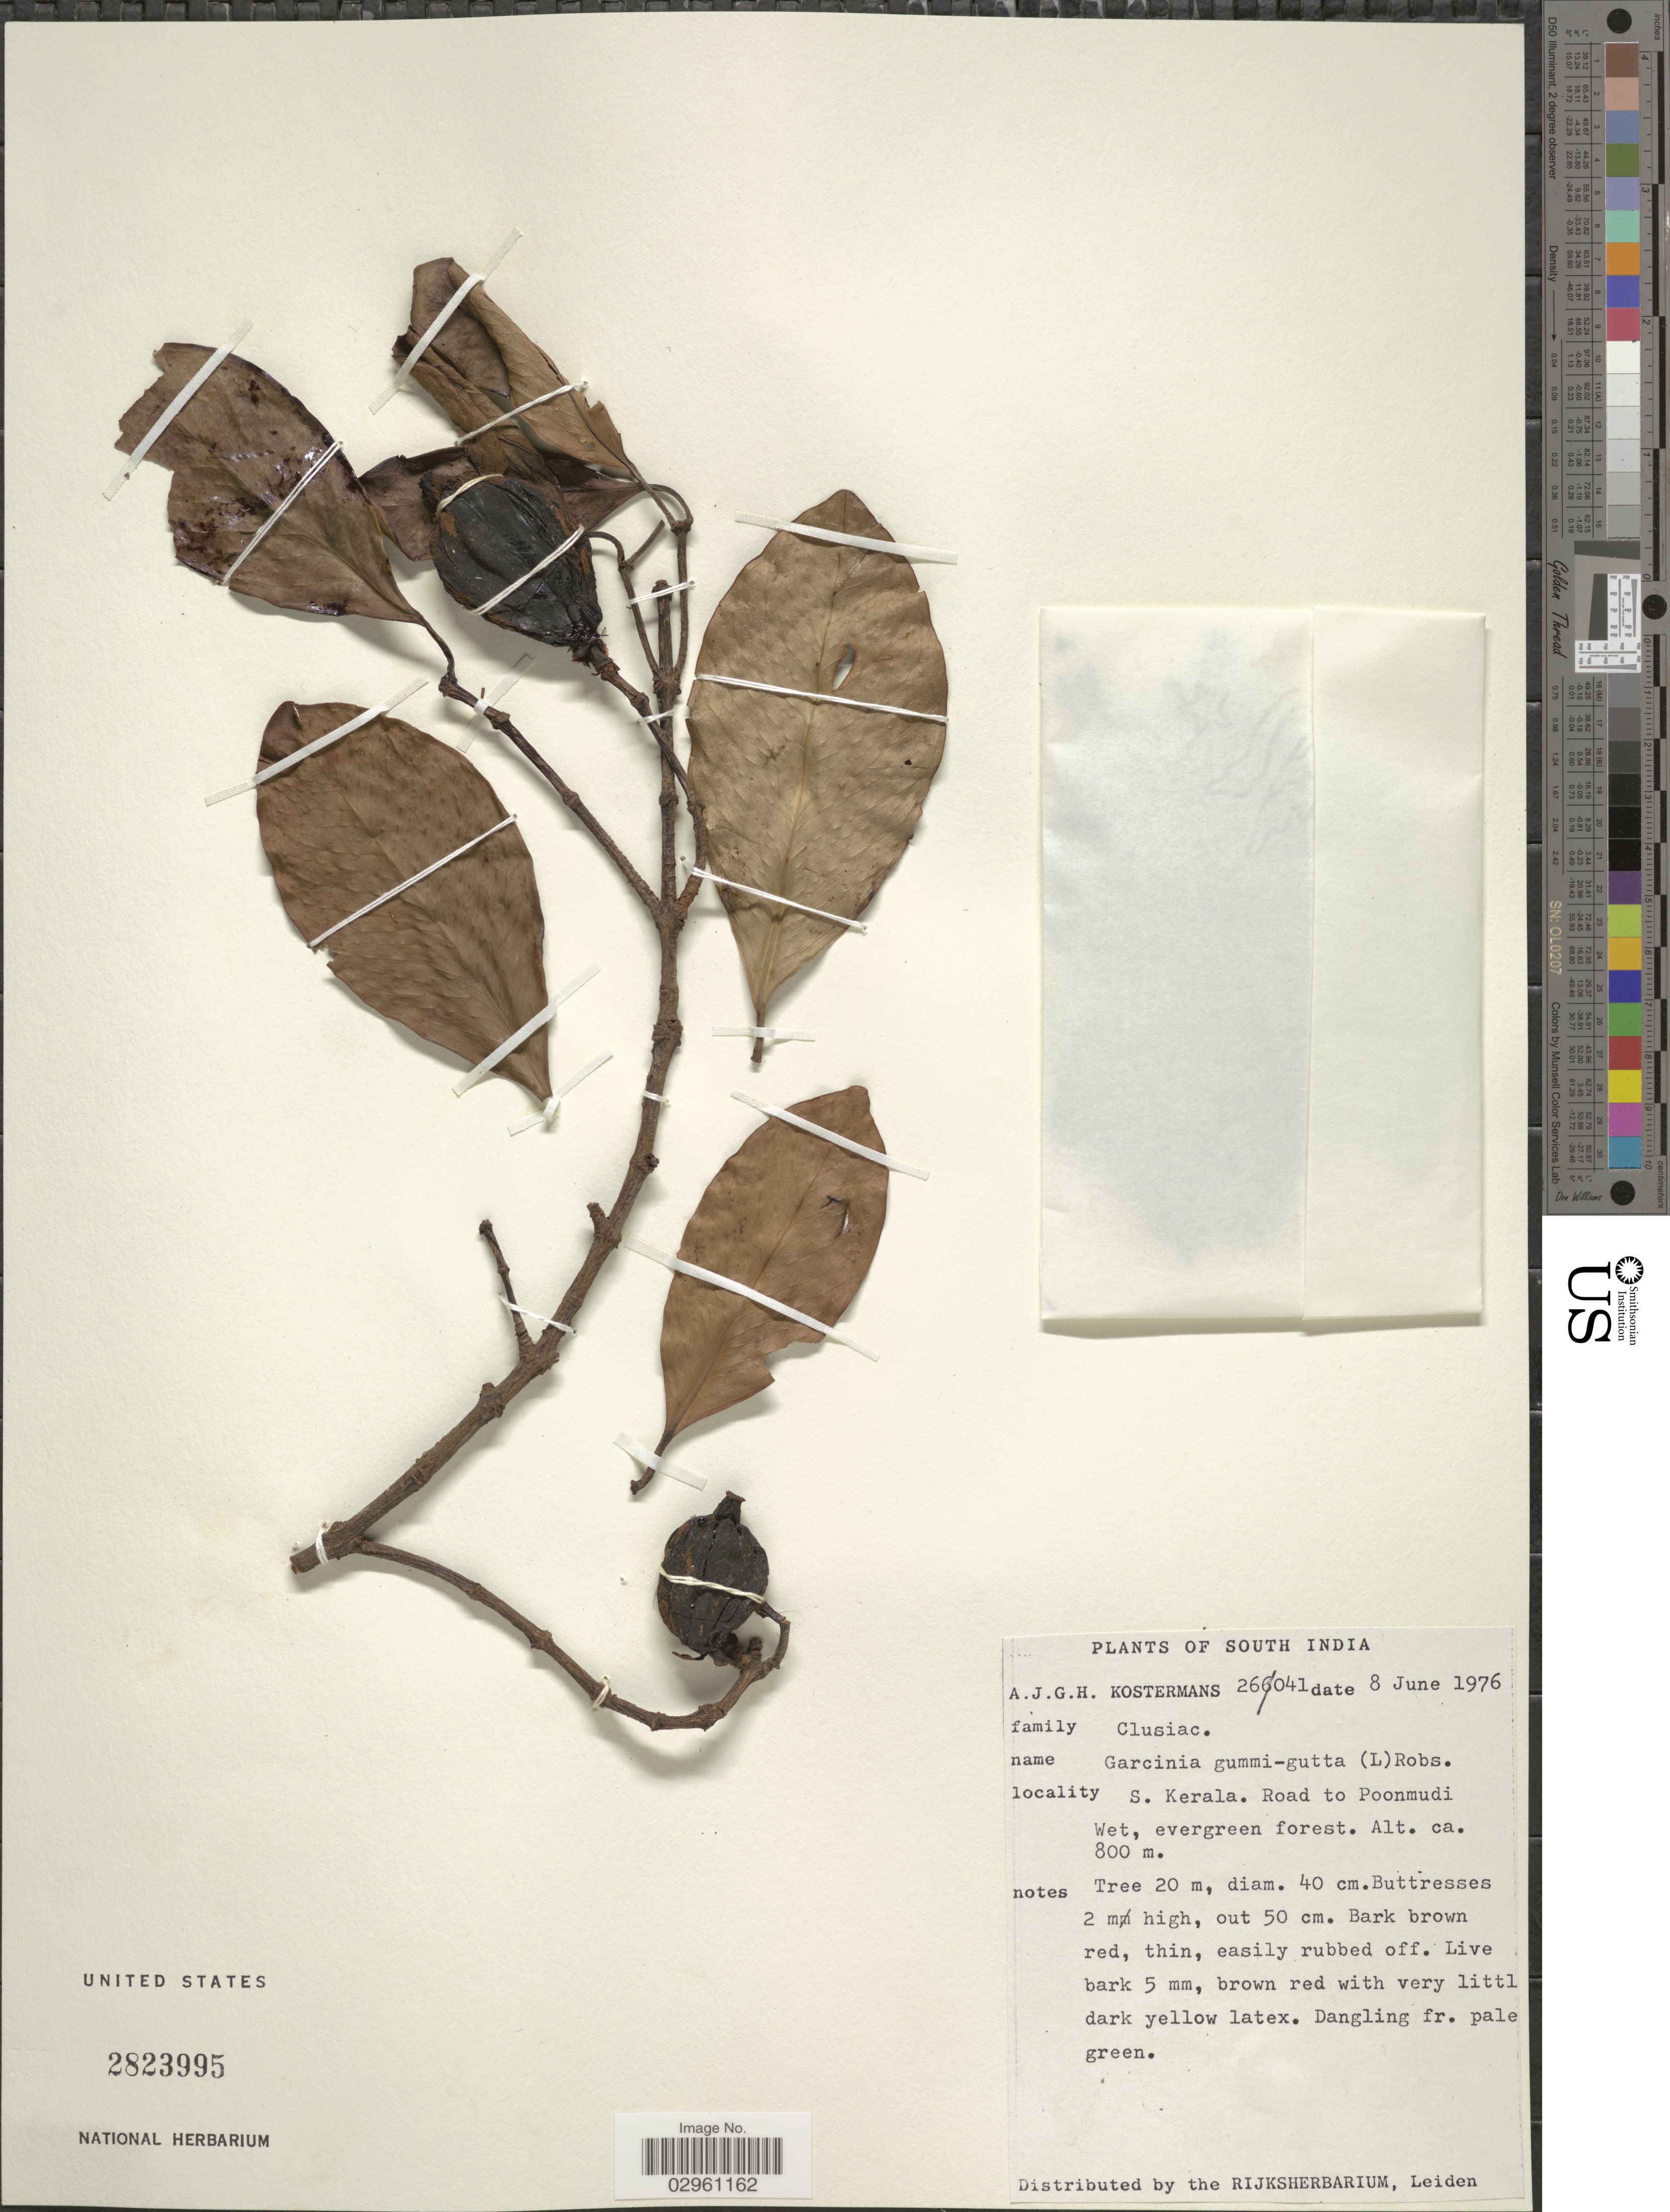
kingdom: Plantae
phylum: Tracheophyta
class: Magnoliopsida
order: Malpighiales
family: Clusiaceae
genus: Garcinia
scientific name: Garcinia gummi-gutta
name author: (L.) Roxb.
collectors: A. J. G. Kostermans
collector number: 26041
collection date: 1976-06-08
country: India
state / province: Kerala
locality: South India. S. Kerala. Road to Poonmudi Wet, evergreen forest.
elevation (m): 800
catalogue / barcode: US 2823995